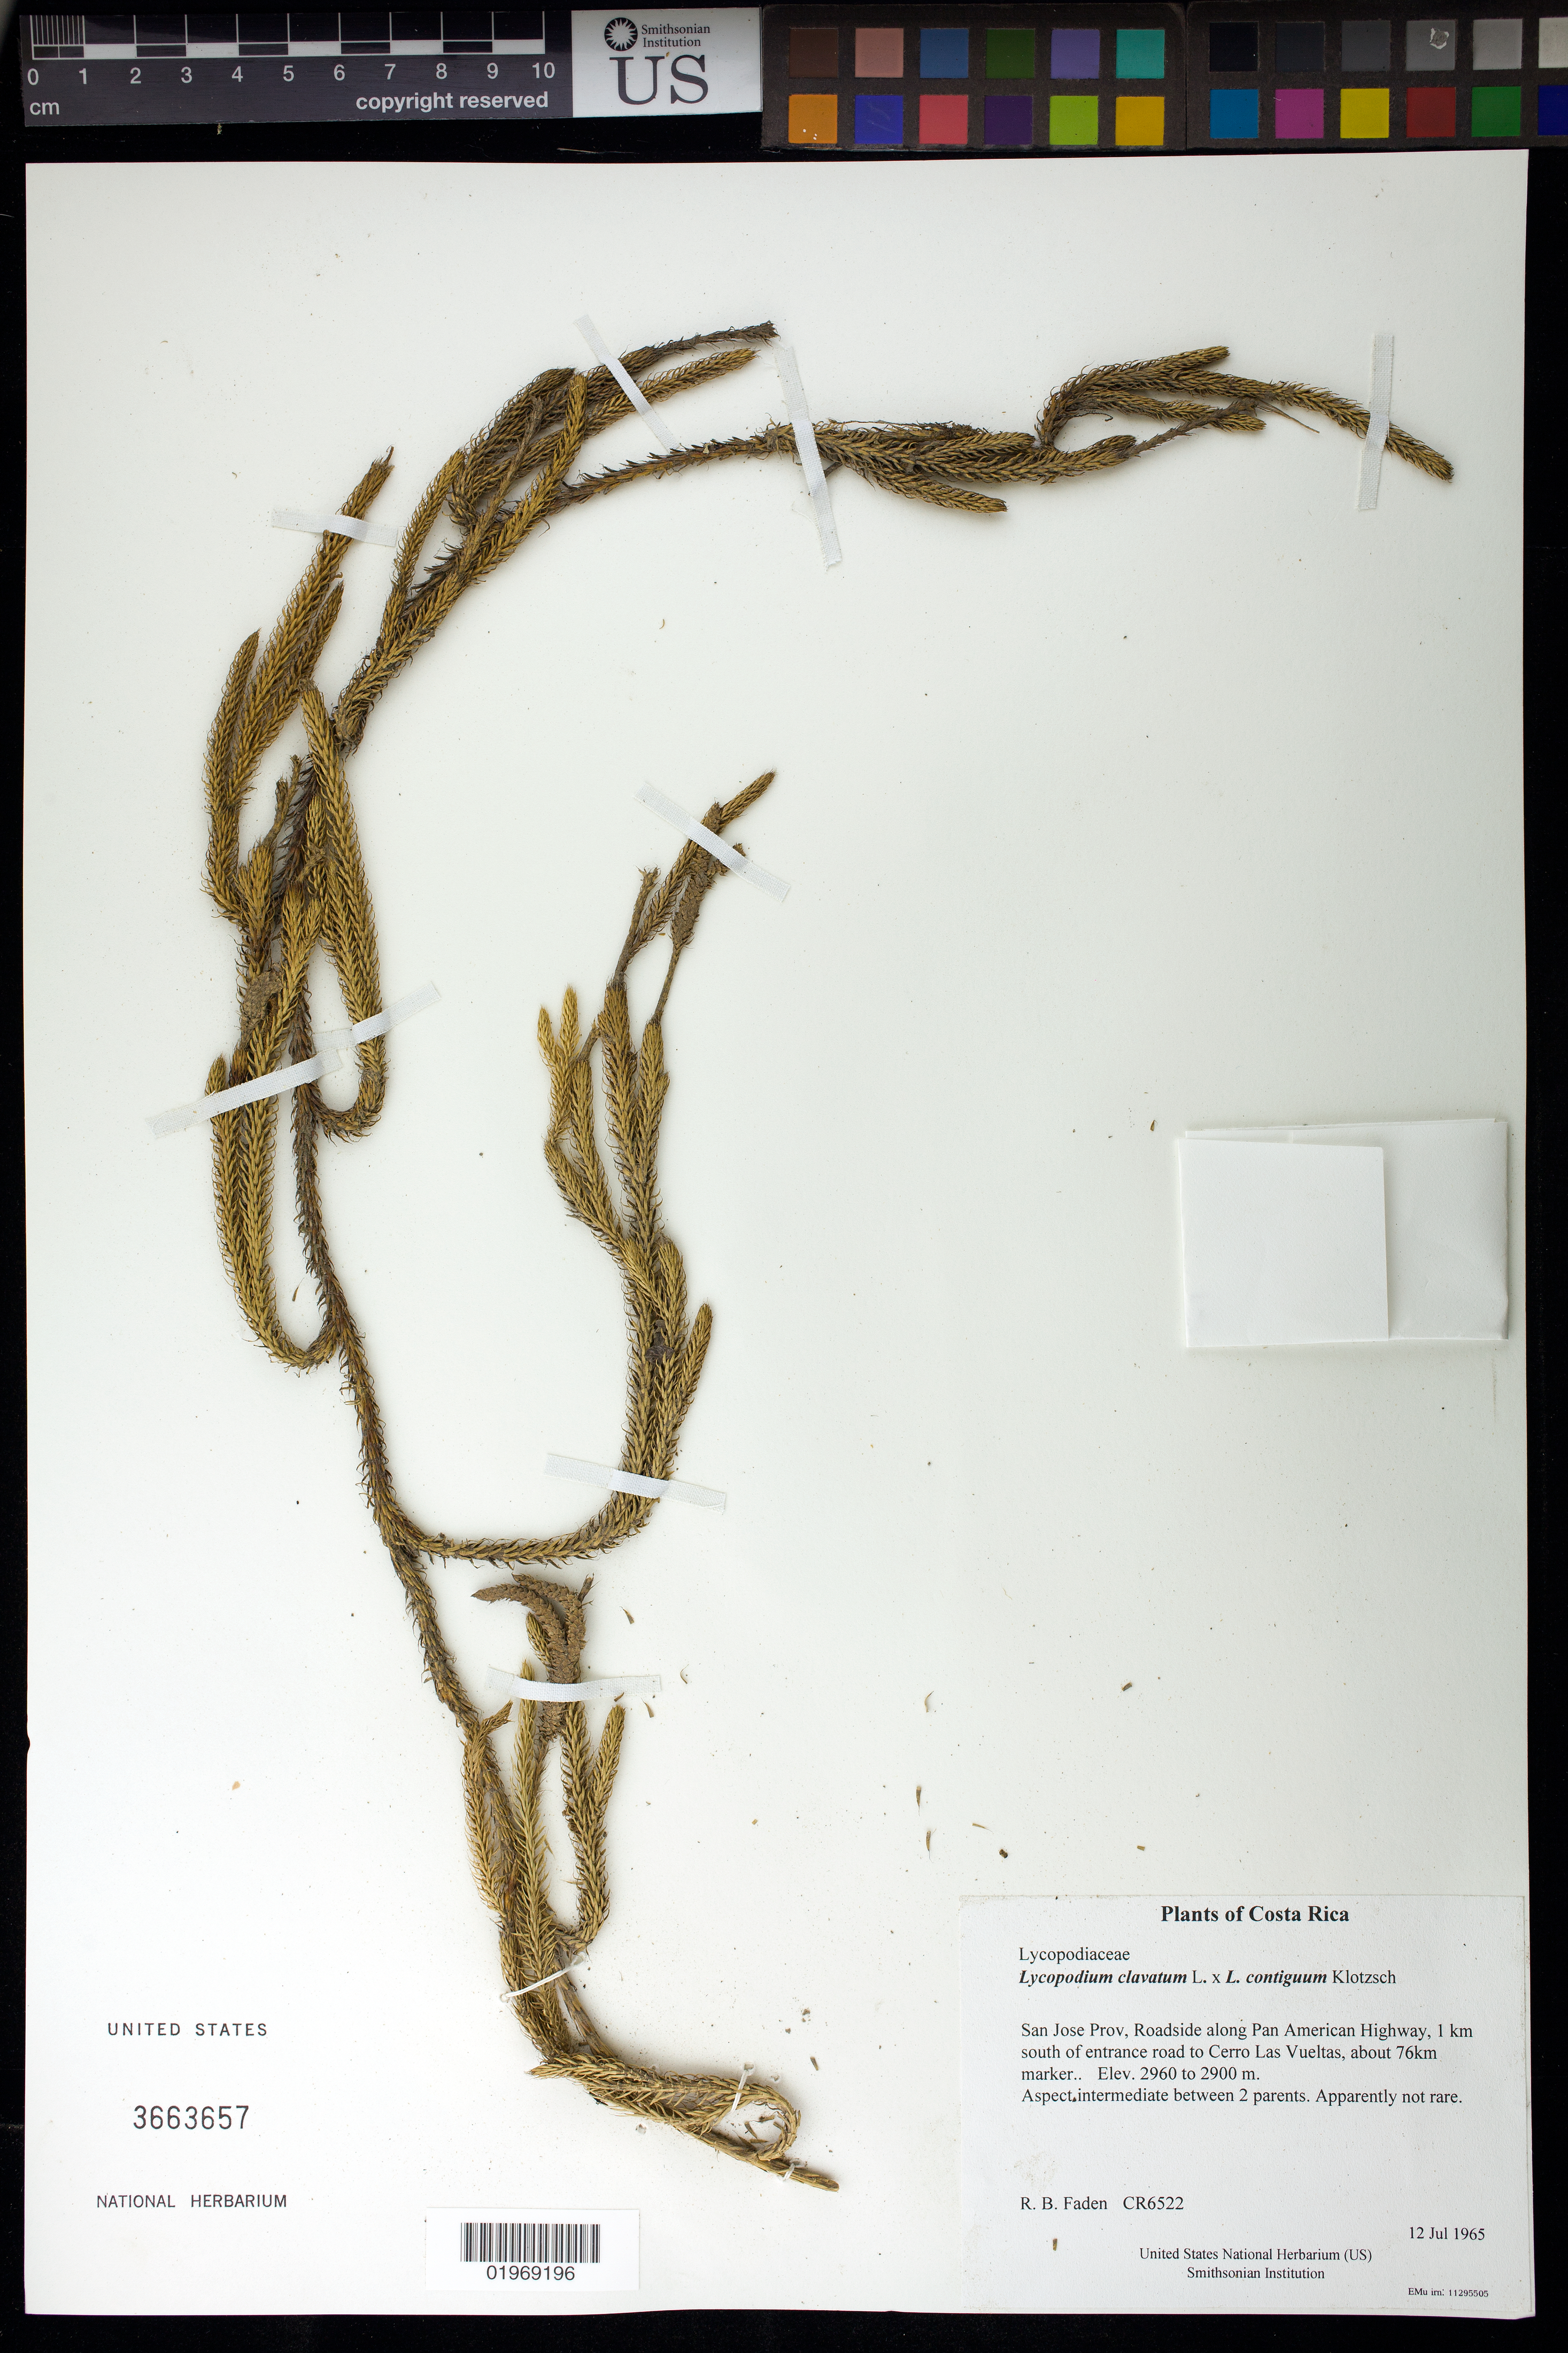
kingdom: Plantae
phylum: Tracheophyta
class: Lycopodiopsida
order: Lycopodiales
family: Lycopodiaceae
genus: Lycopodium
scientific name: Lycopodium clavatum x L. contiguum Klotzsch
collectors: R. B. Faden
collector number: CR6522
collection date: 1965-07-12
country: Costa Rica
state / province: San Jose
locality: Roadside along Pan American Highway, 1 km south of entrance road to Cerro Las Vueltas, about 76km marker..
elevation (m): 2960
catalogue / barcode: US 3663657